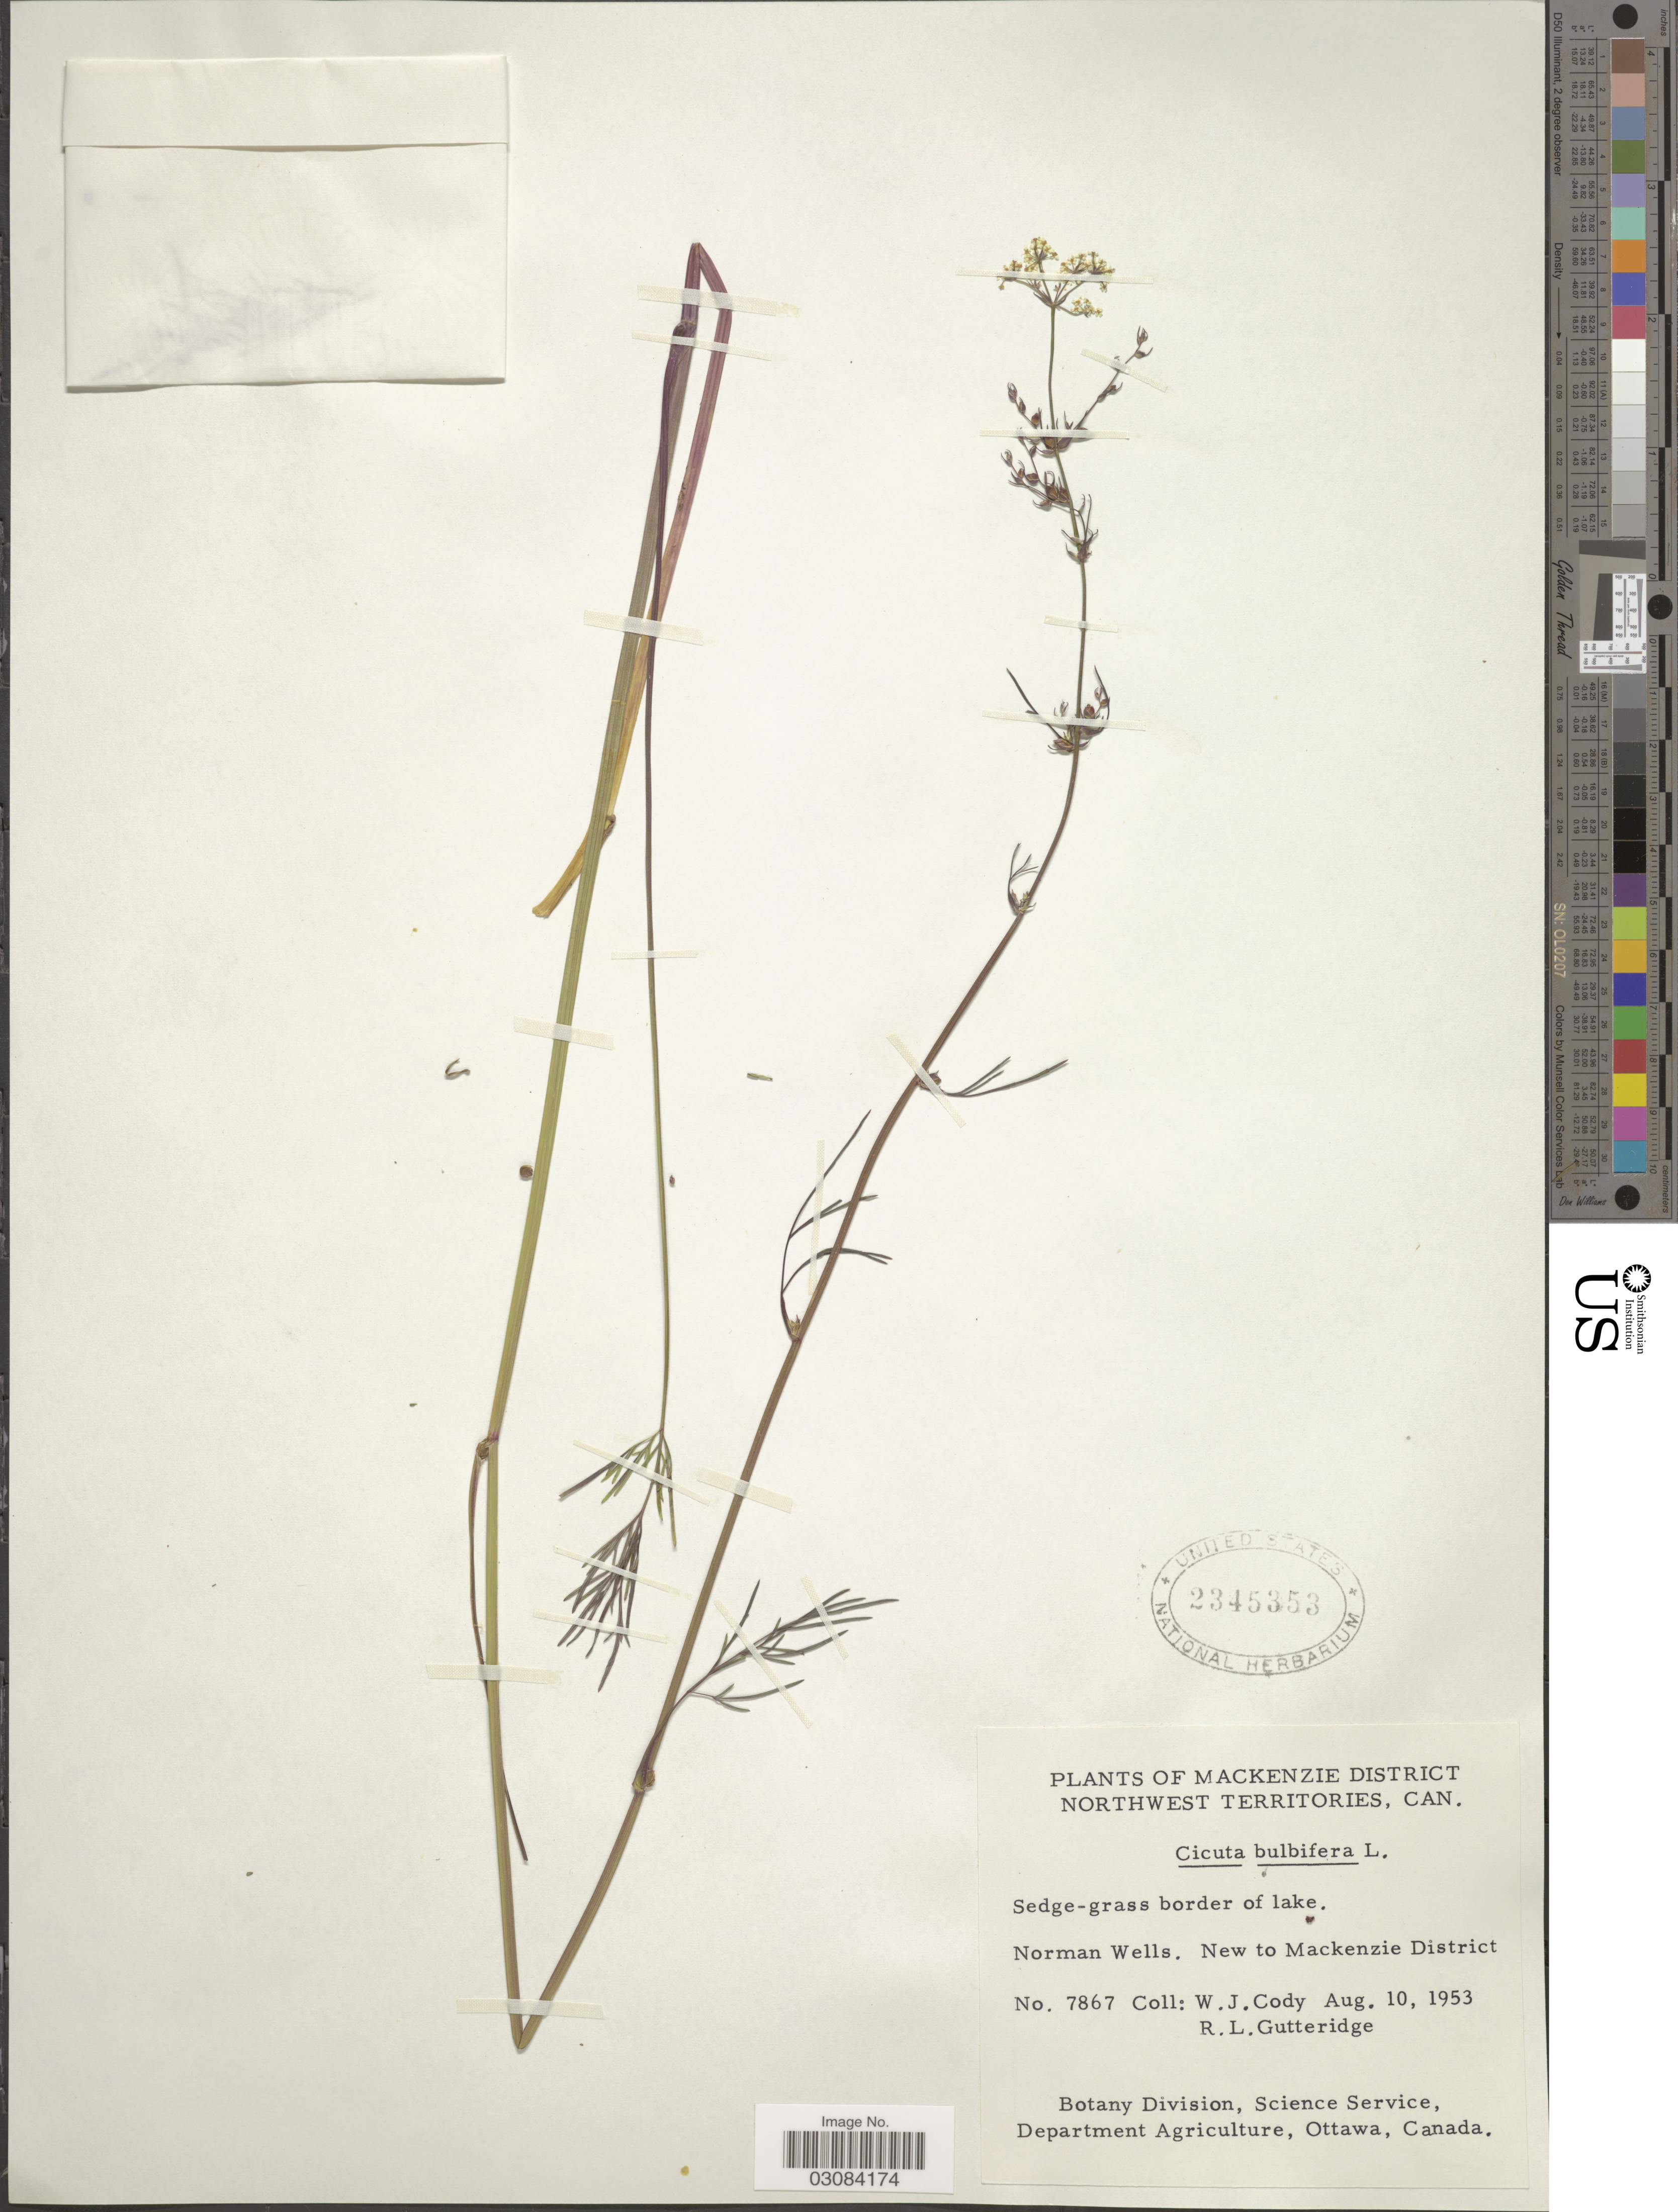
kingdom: Plantae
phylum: Tracheophyta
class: Magnoliopsida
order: Apiales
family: Apiaceae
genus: Cicuta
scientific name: Cicuta bulbifera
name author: L.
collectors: W. Cody & R. Gutteridge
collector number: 7867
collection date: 1953-08-10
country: Canada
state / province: Northwest Territories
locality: Mackenzie District. Norman Wells, New to Mackenzie District.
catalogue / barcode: US 2345353